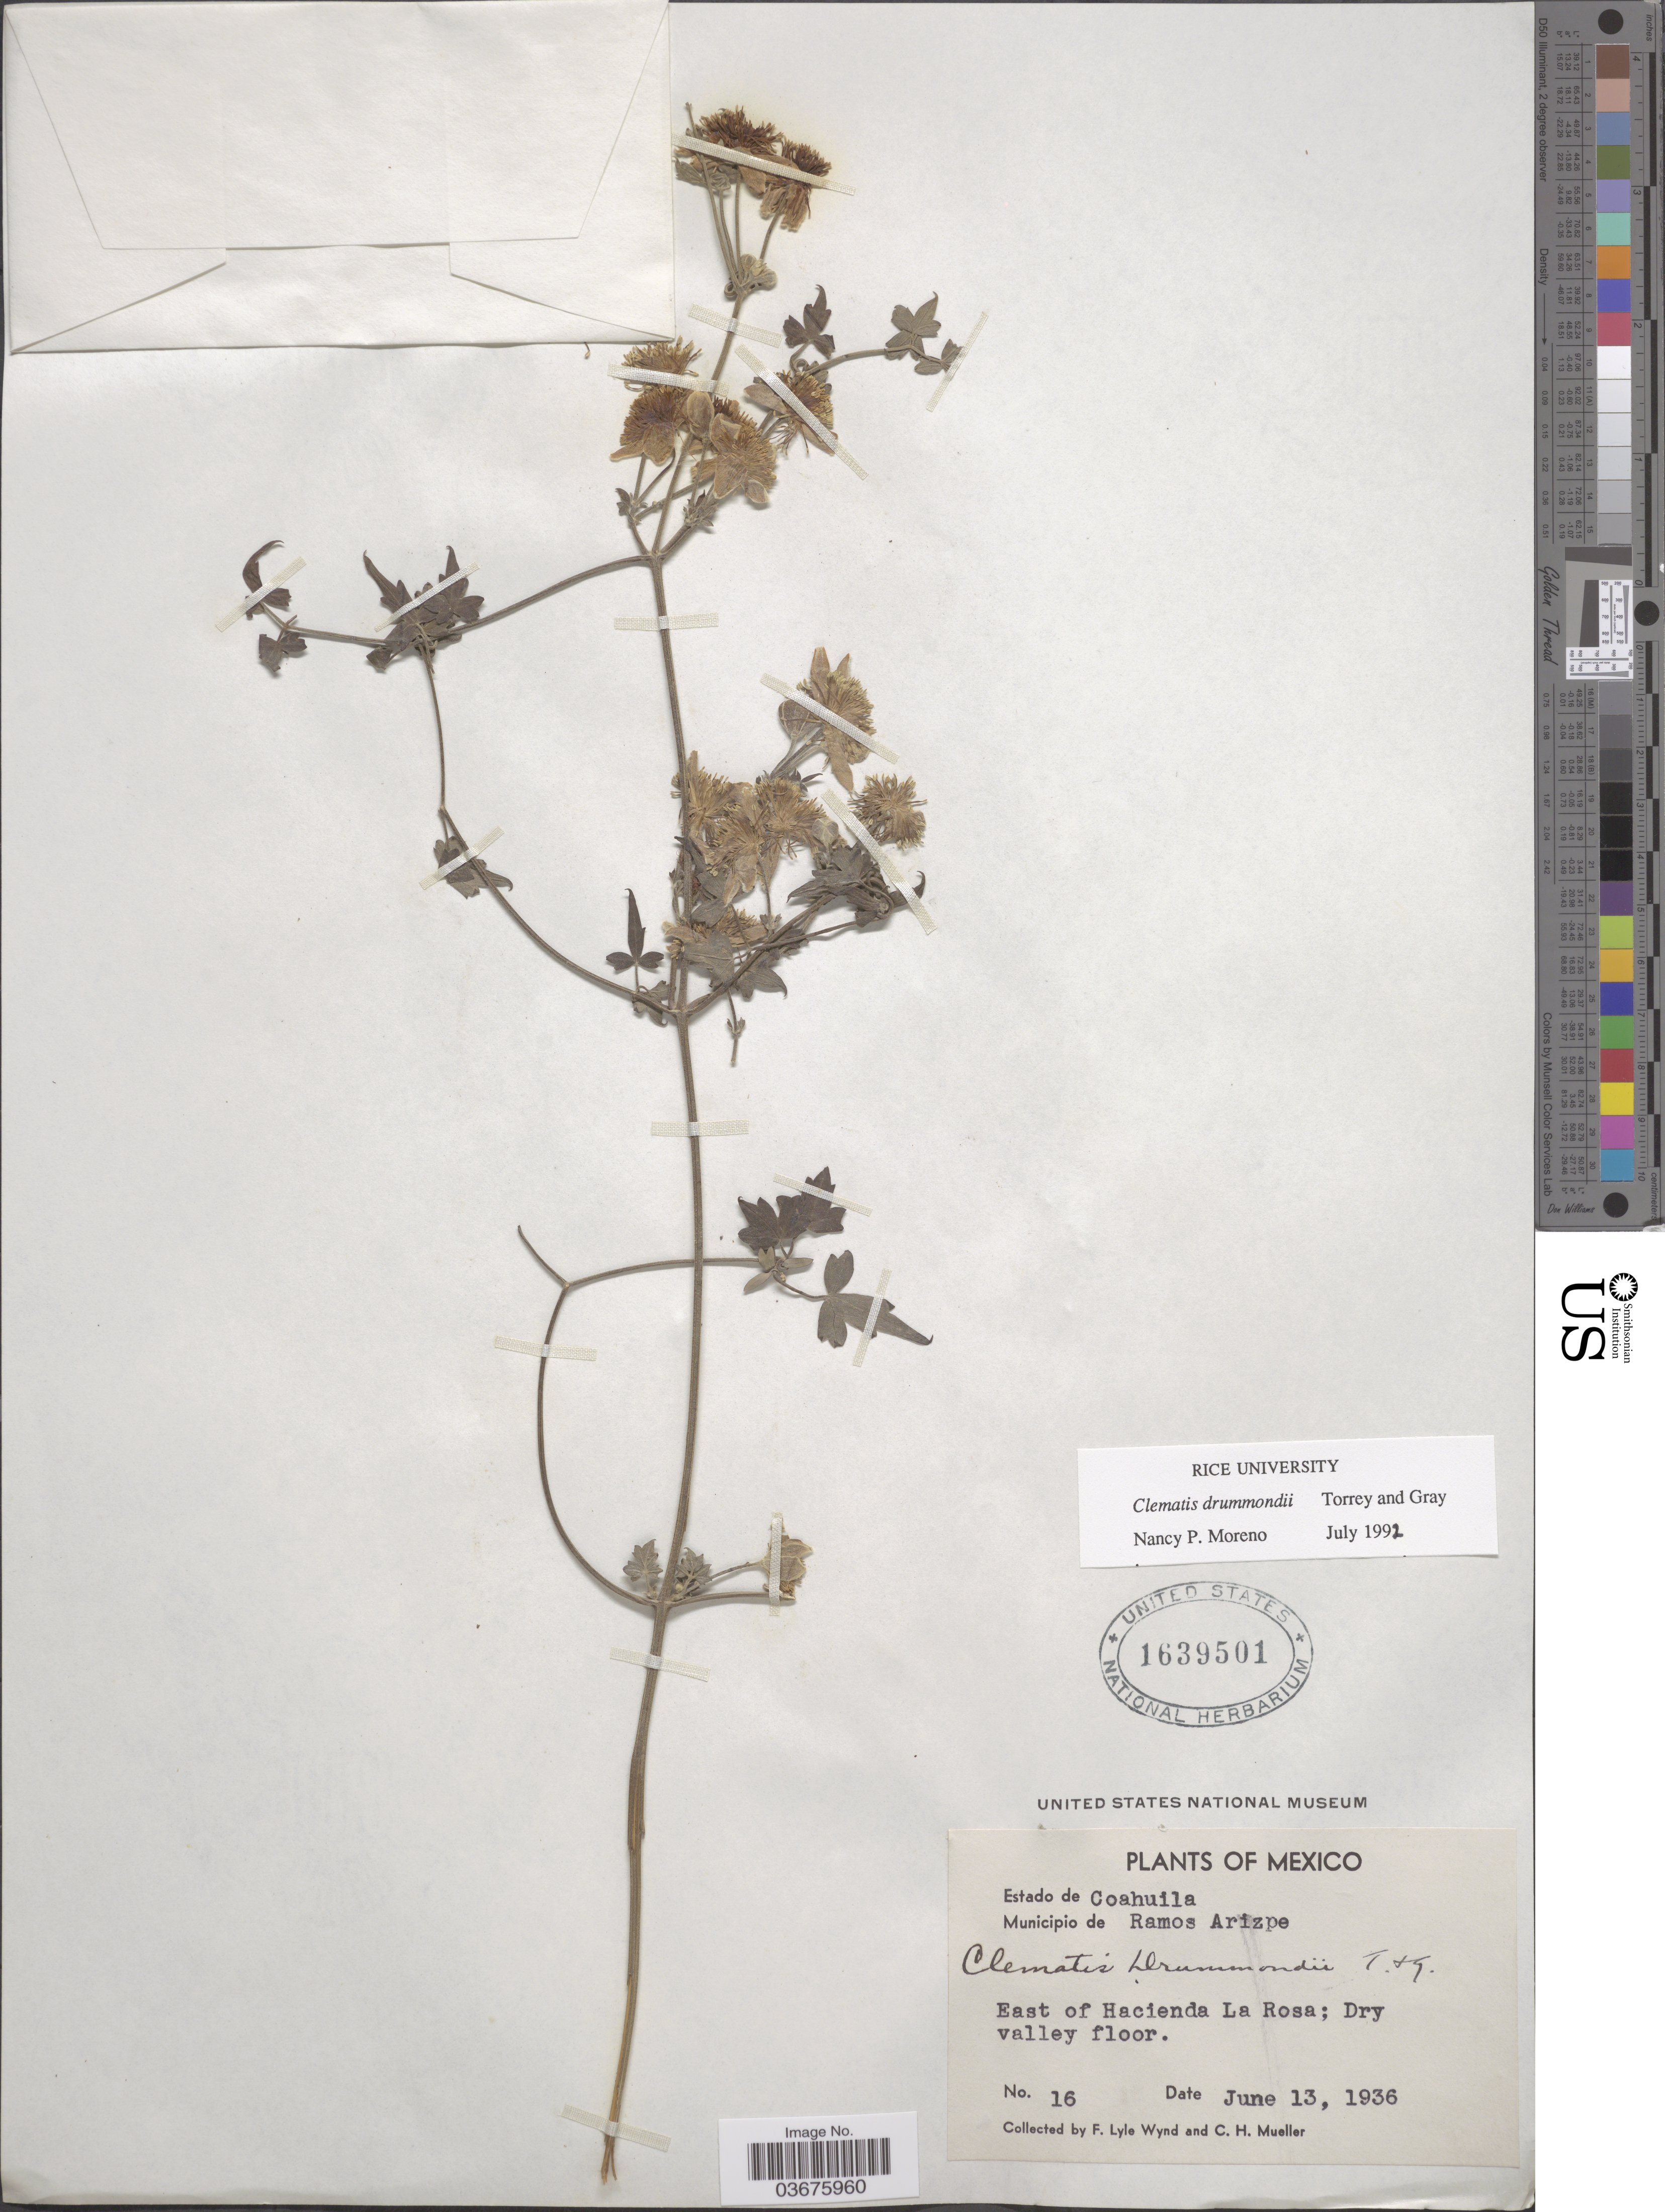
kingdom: Plantae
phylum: Tracheophyta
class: Magnoliopsida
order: Ranunculales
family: Ranunculaceae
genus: Clematis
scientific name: Clematis drummondii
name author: Torr. & A. Gray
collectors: F. L. Wynd & C. H. Mueller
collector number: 16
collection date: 1936-06-13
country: Mexico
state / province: Coahuila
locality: Municipio de Ramos Arizpe. East of Hacienda La Rosa.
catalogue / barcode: US 1639501